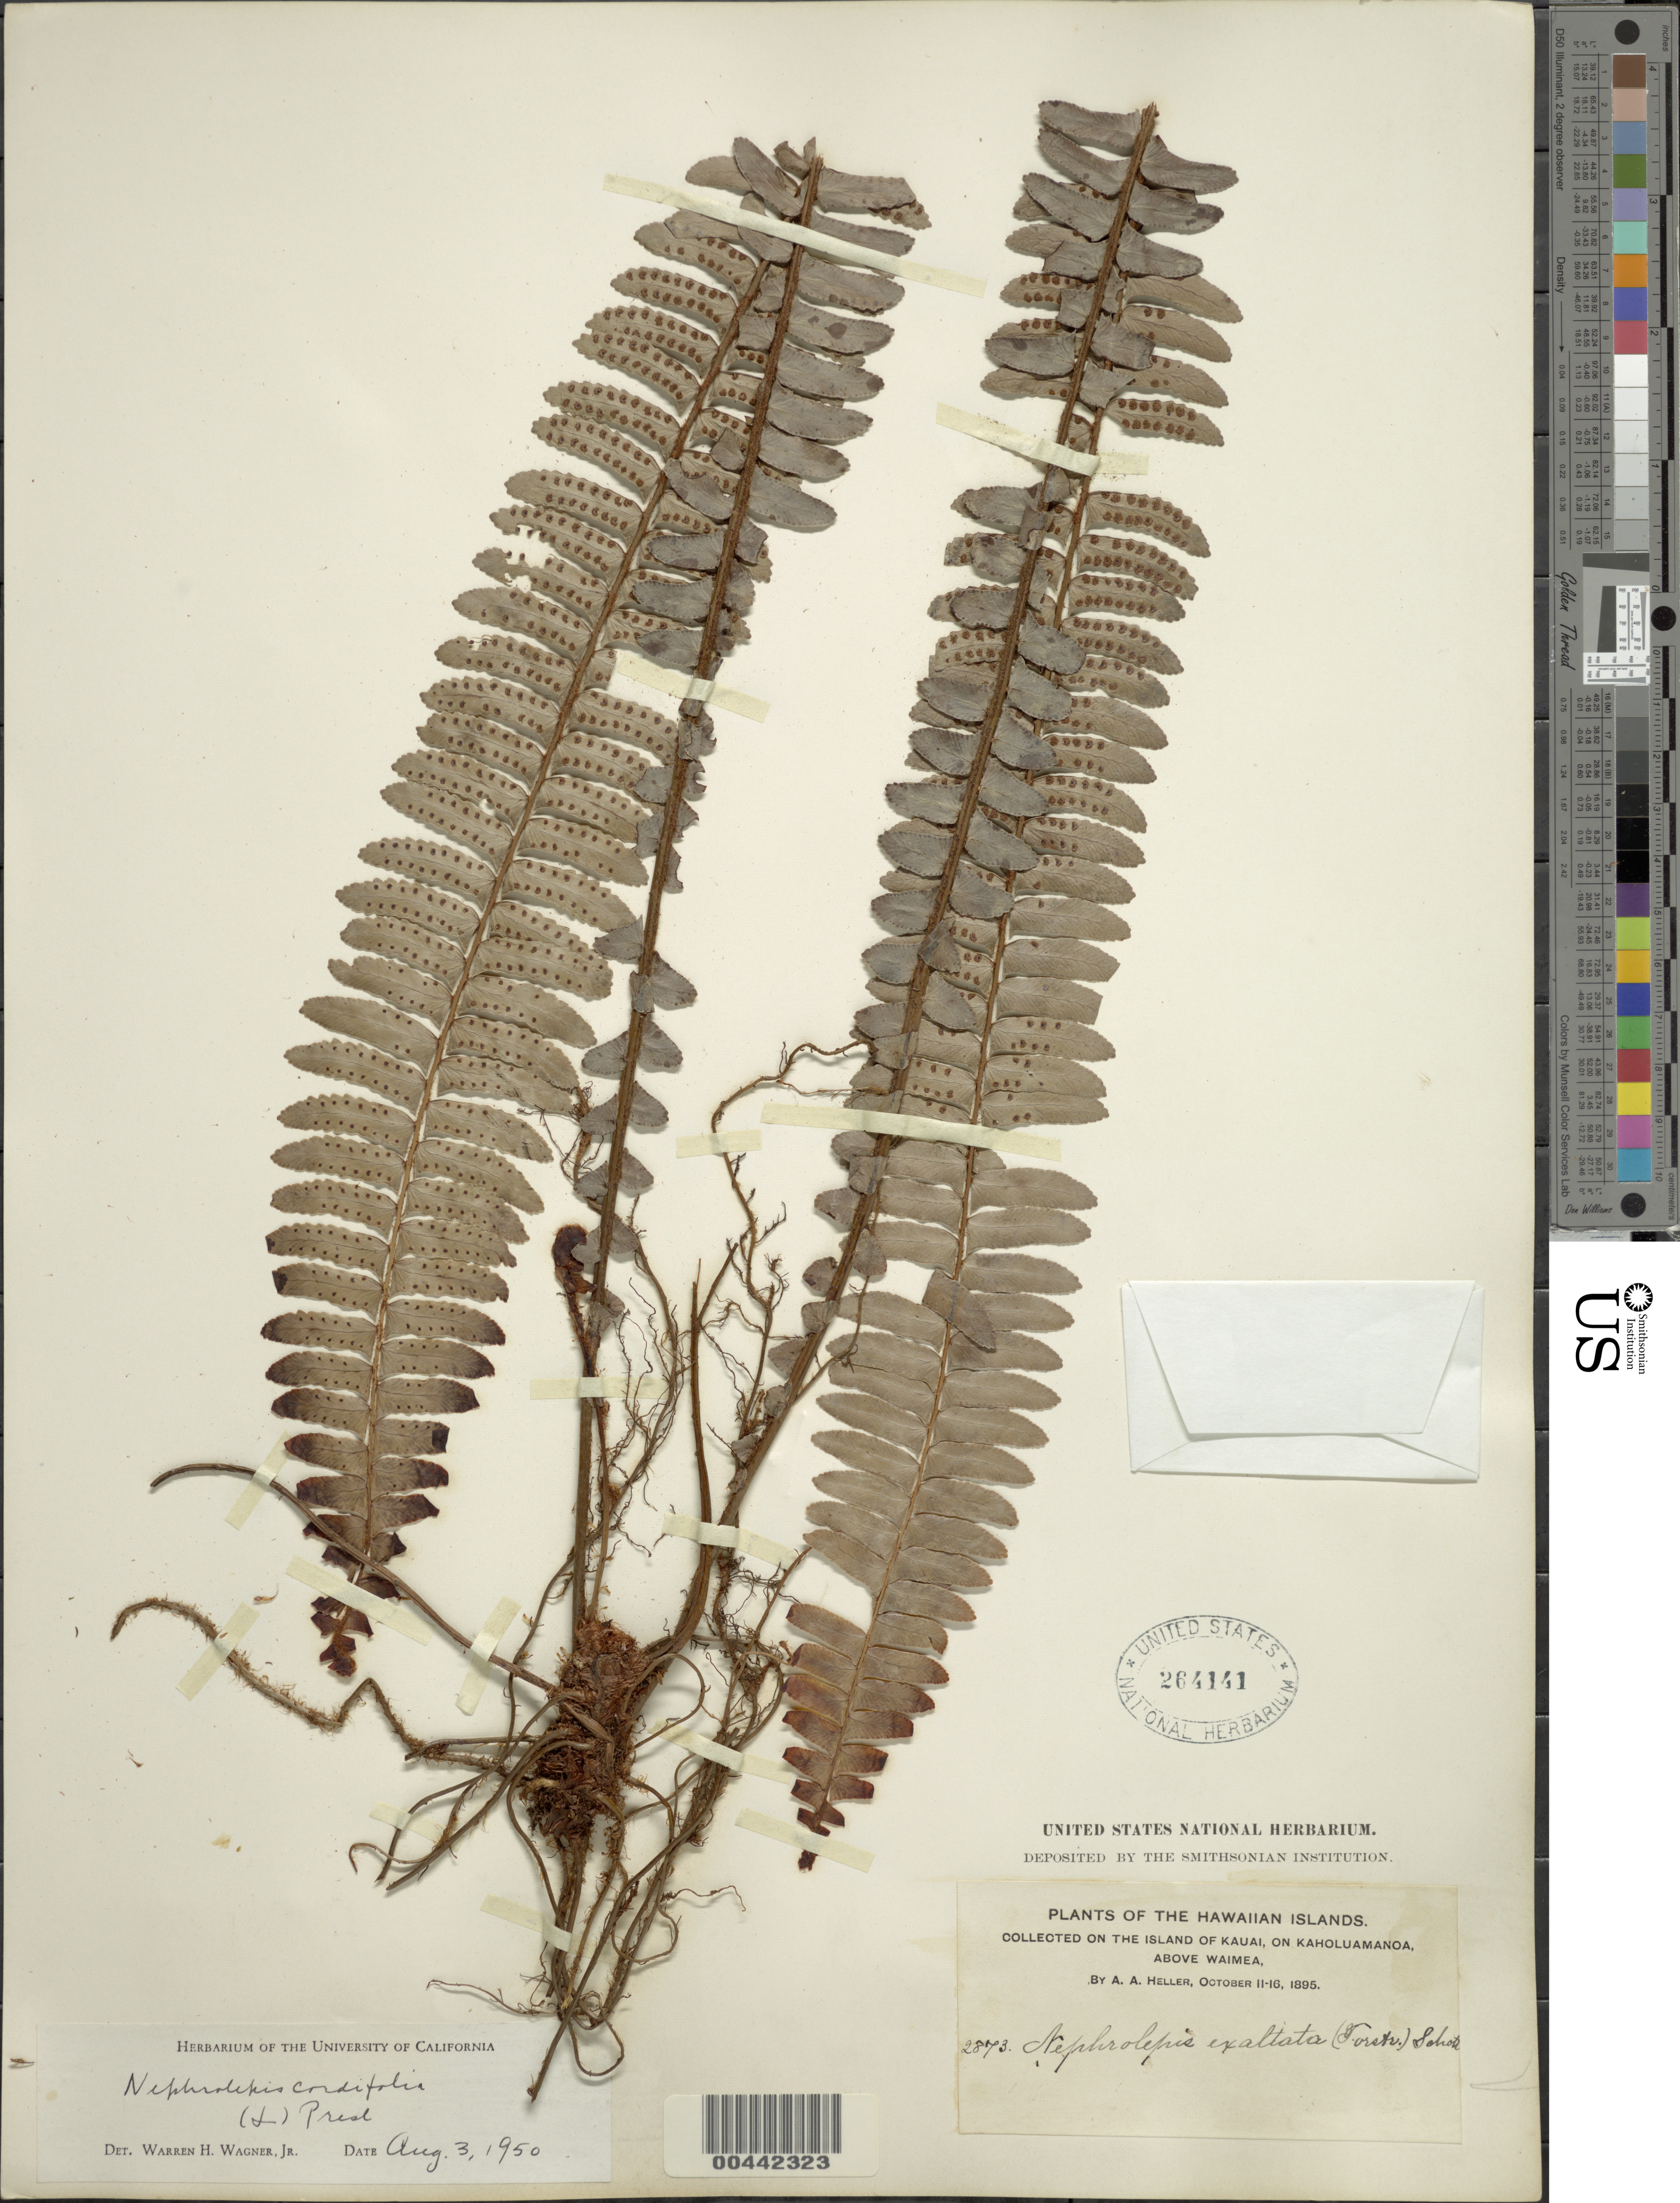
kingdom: Plantae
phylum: Tracheophyta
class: Polypodiopsida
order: Polypodiales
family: Nephrolepidaceae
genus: Nephrolepis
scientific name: Nephrolepis cordifolia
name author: (L.) C. Presl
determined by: Wagner, W. H.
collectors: A. A. Heller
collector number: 2873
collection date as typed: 11 Oct 1895 to 16 Oct 1895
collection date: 1895-10-11/1895-10-16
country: United States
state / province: Hawaii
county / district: Kauai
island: Kaua'i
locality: Kauai, on Kaholuamanoa, above Waimea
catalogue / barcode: US 264141